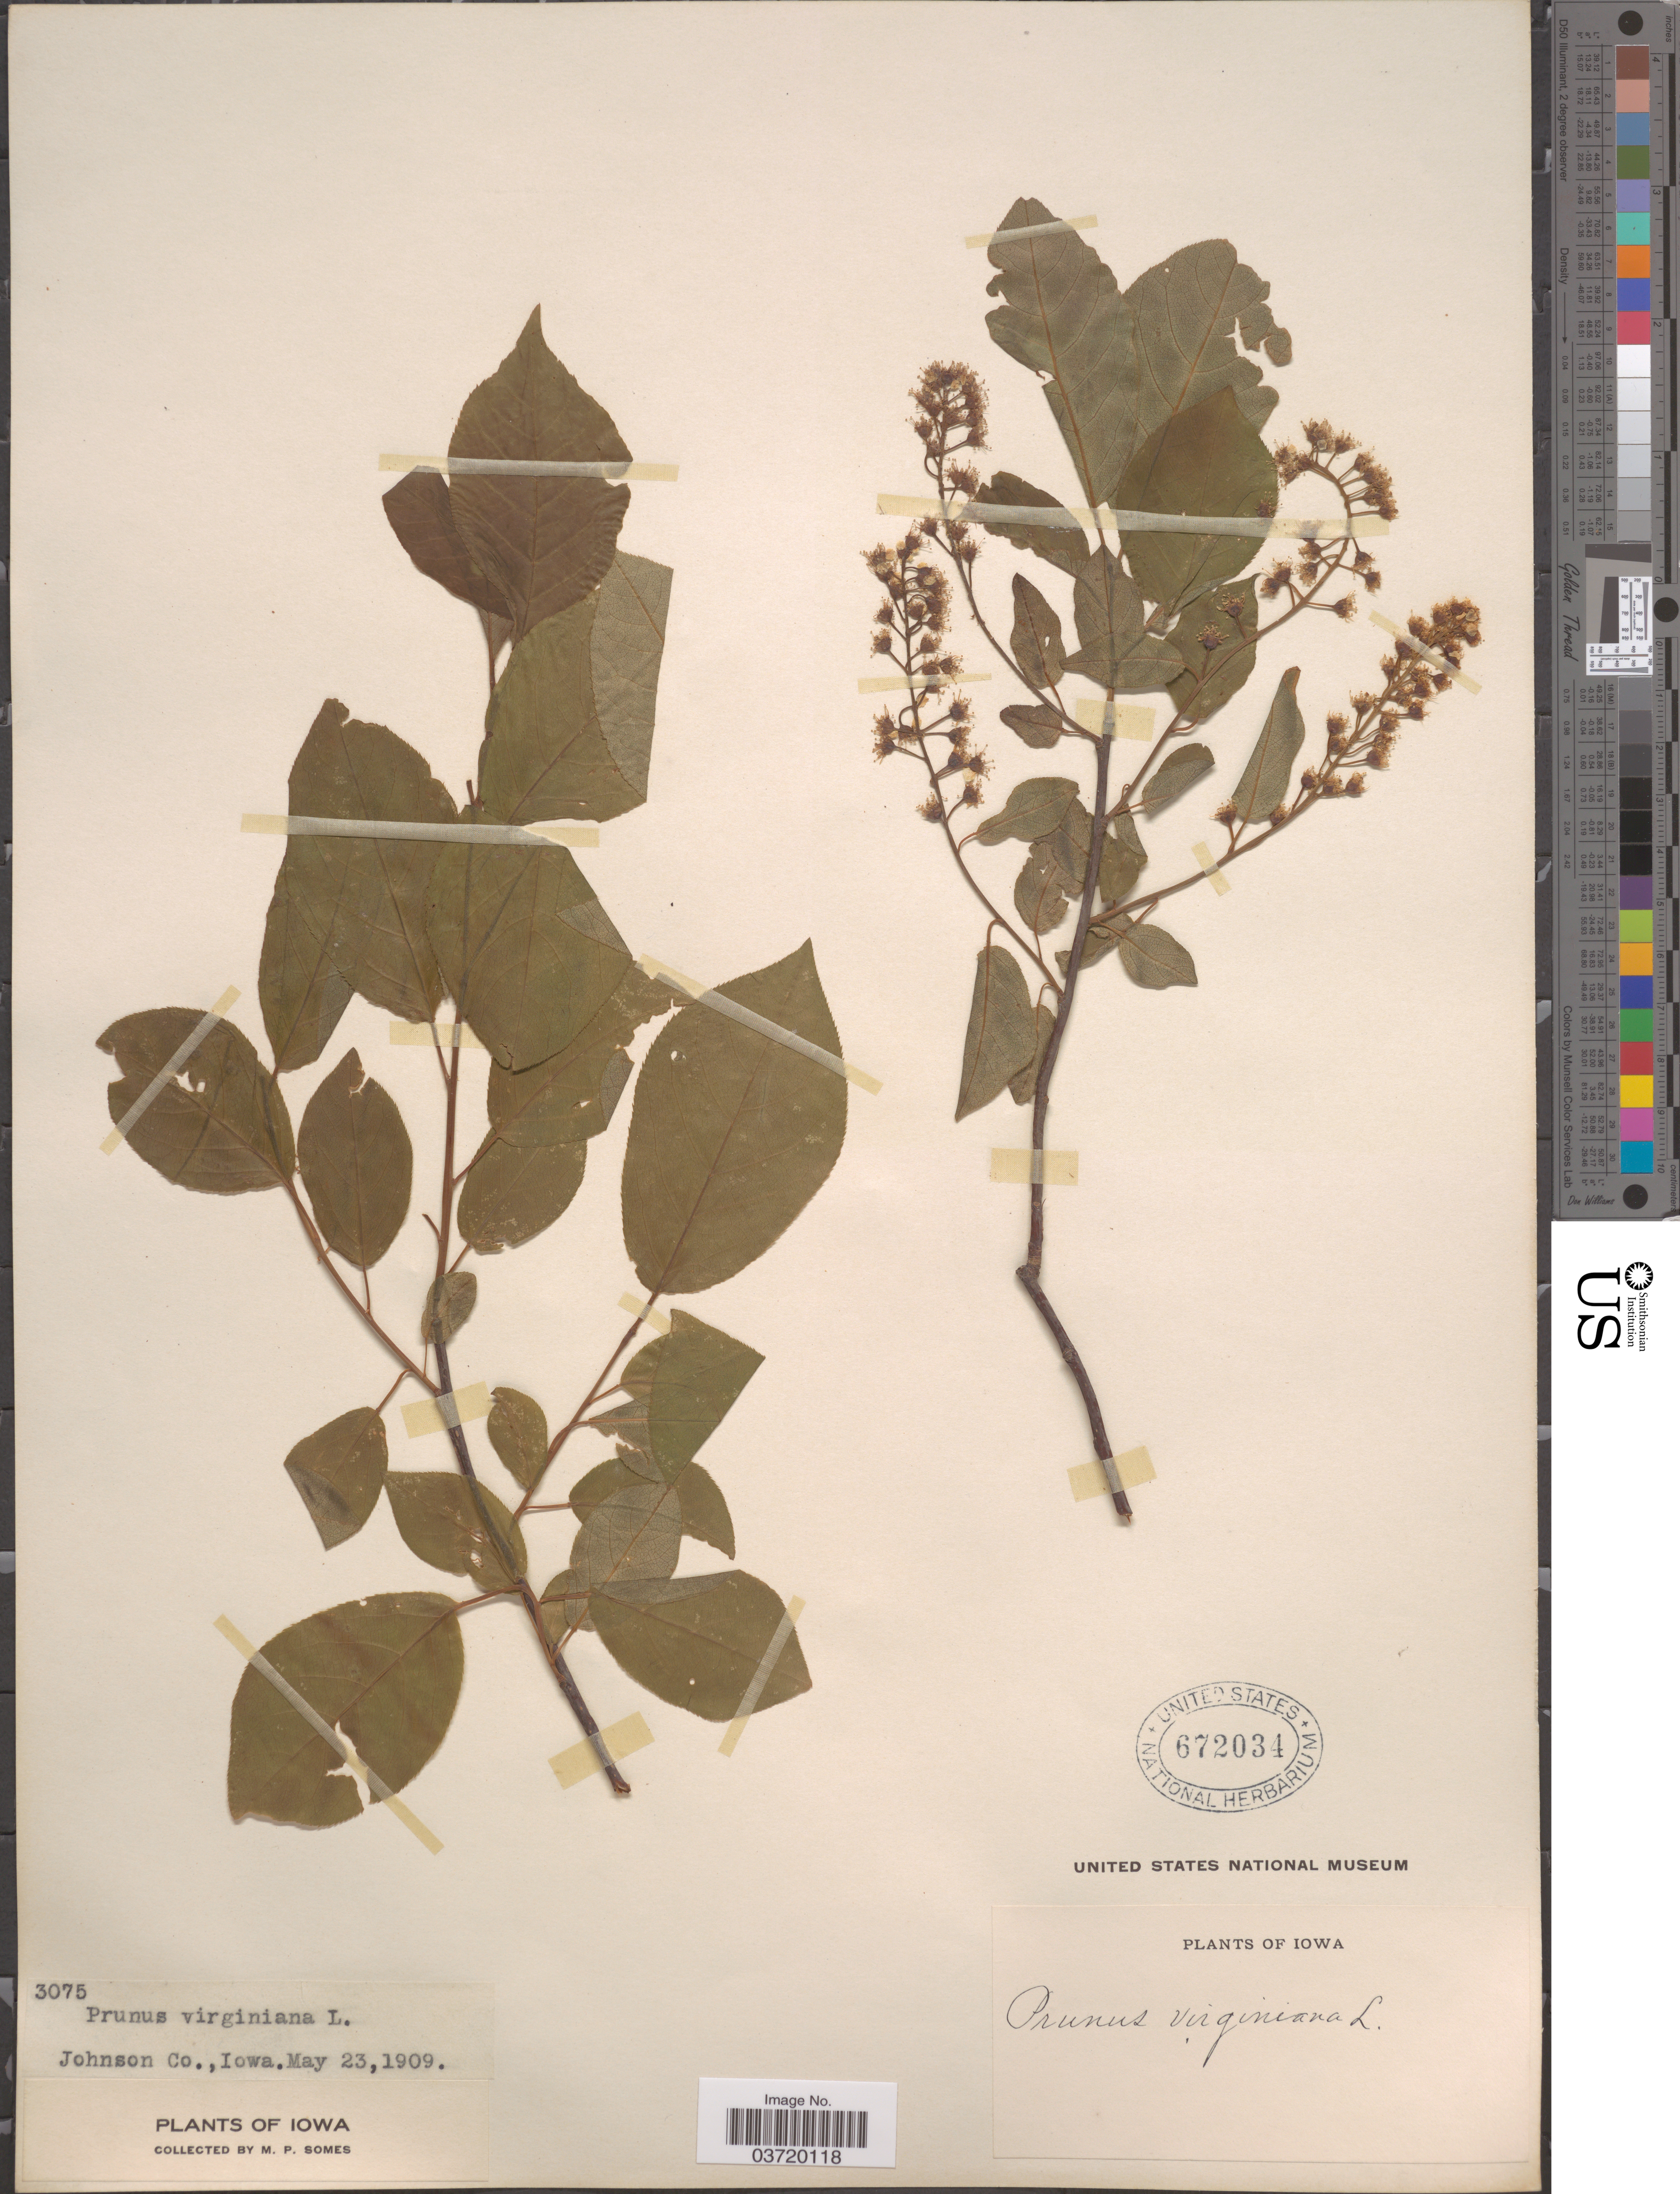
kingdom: Plantae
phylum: Tracheophyta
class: Magnoliopsida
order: Rosales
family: Rosaceae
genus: Prunus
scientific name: Prunus virginiana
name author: L.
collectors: M. Somes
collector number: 3075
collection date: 1909-05-23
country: United States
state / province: Iowa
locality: Johnson Co.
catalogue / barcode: US 672034